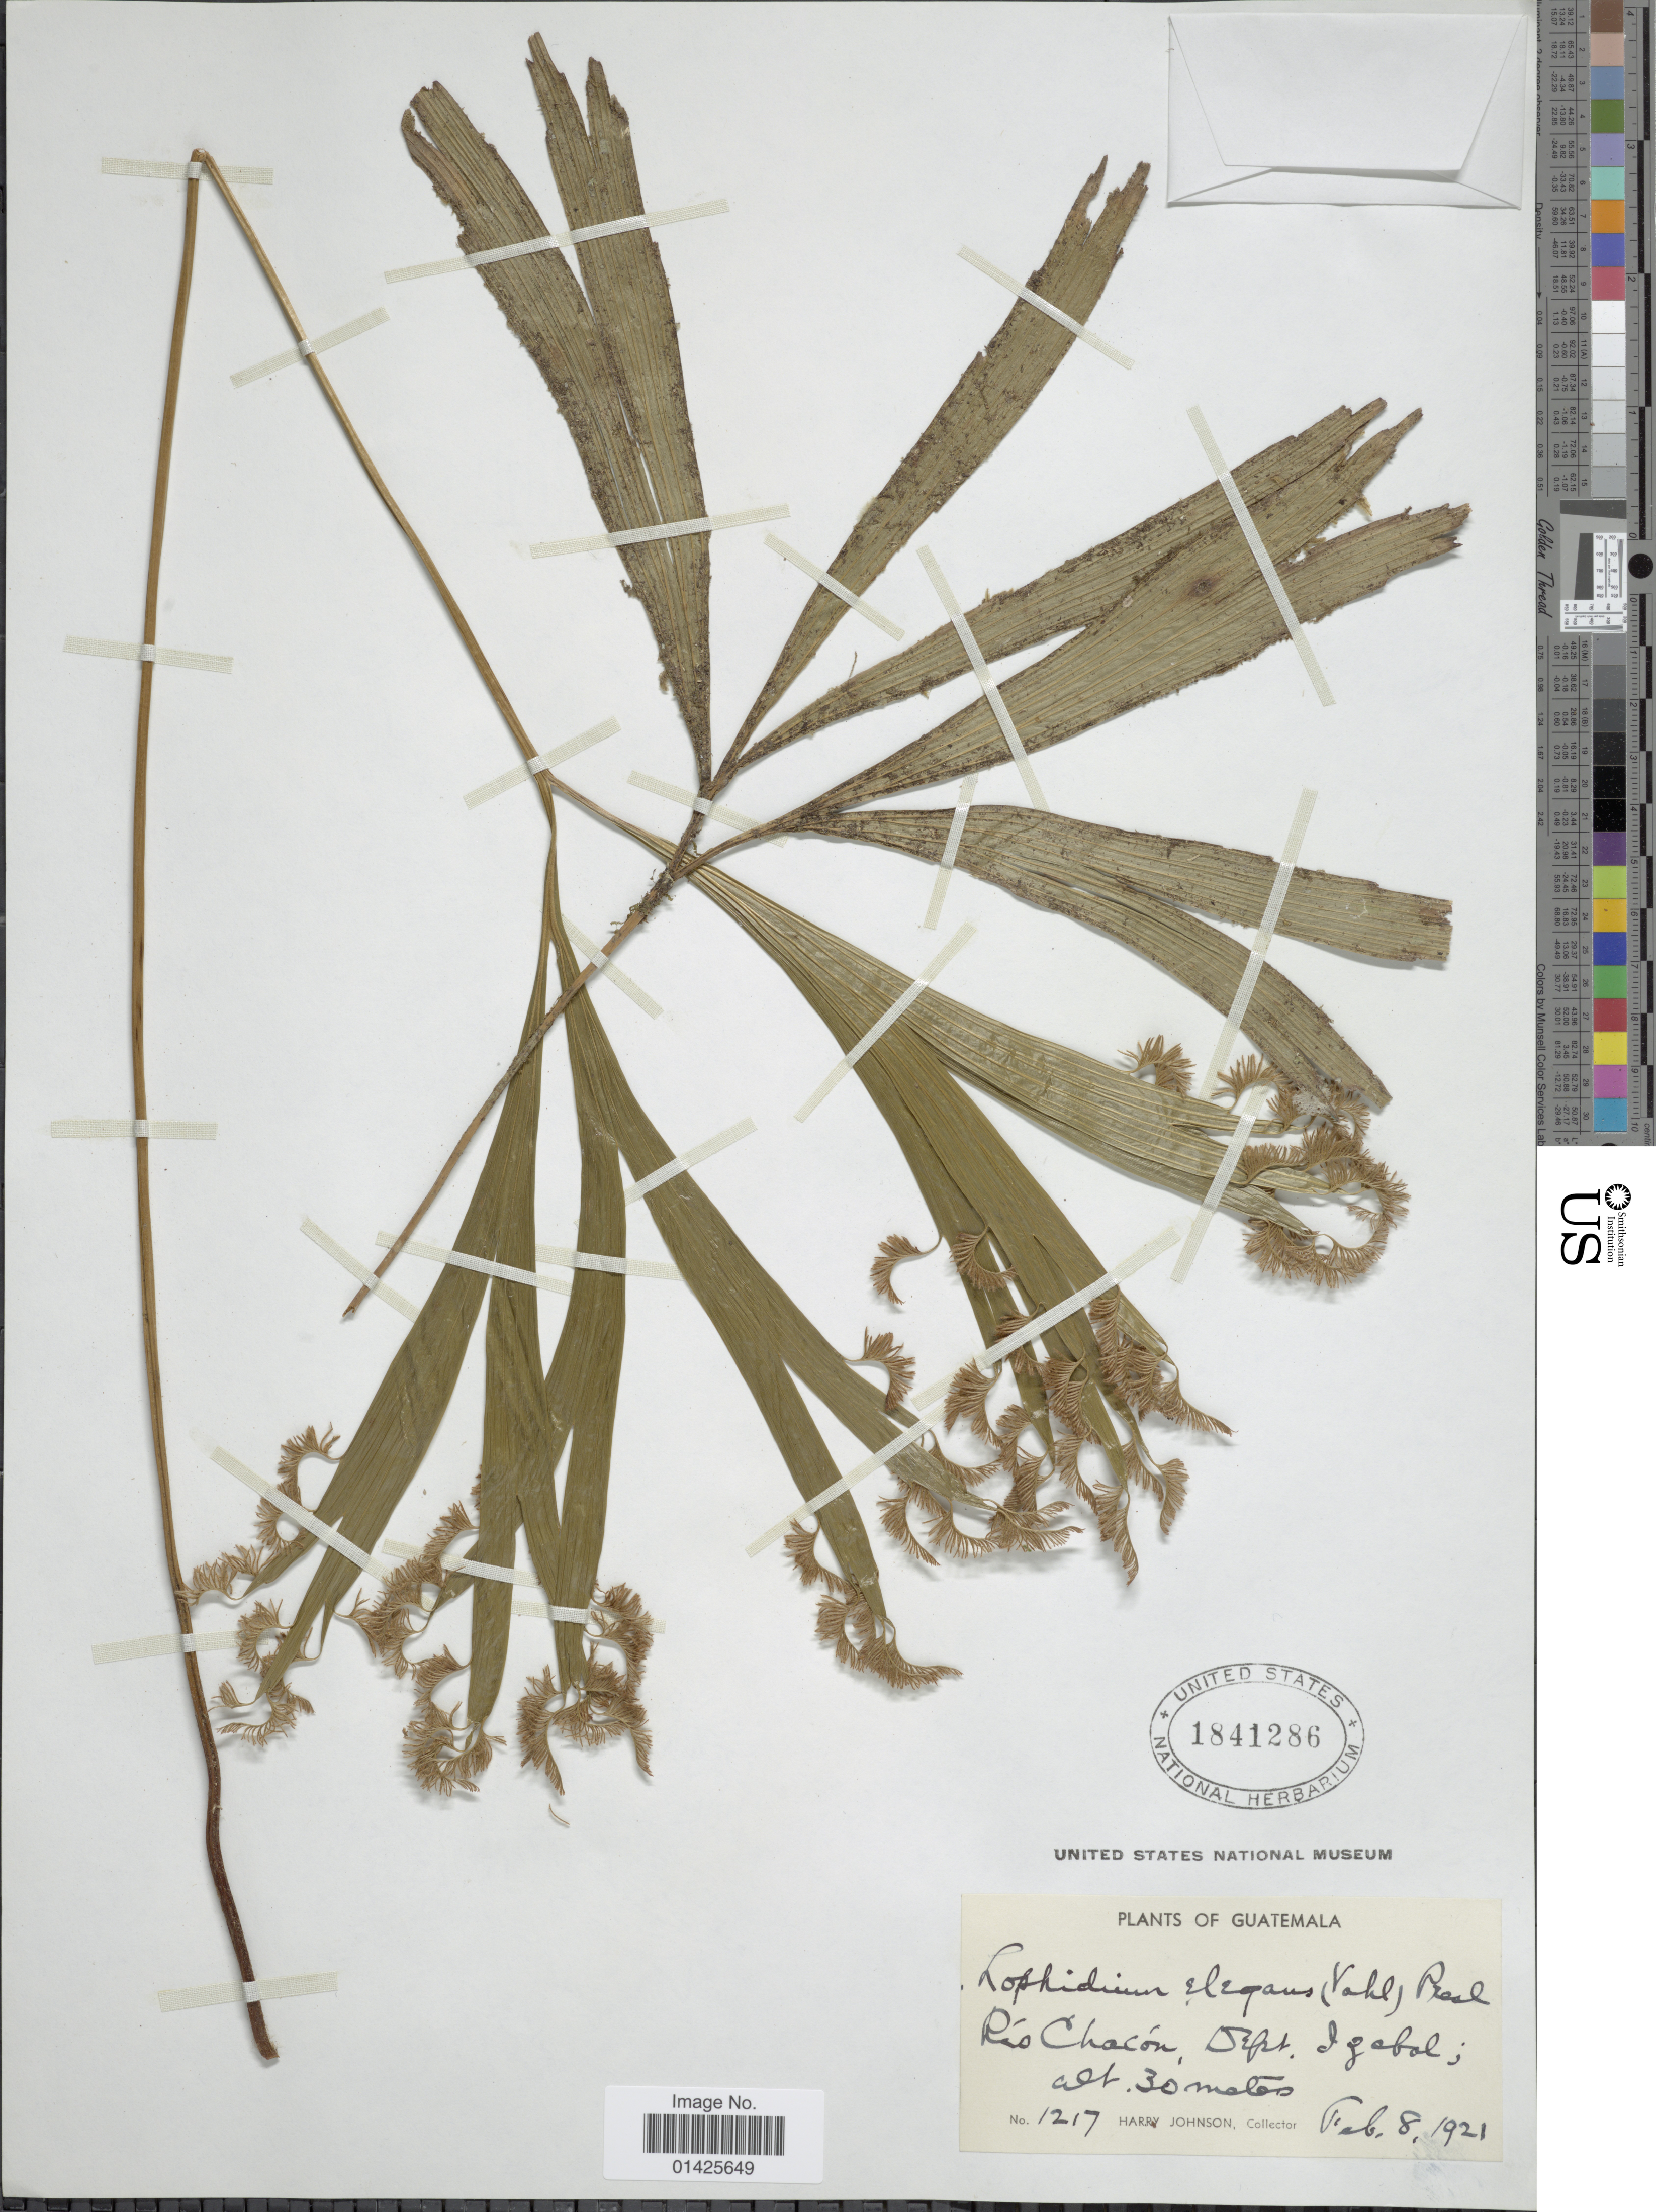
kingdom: Plantae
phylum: Tracheophyta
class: Polypodiopsida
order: Schizaeales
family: Schizaeaceae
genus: Schizaea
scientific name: Schizaea elegans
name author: (Vahl) Sw.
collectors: H. Johnson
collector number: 1217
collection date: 1921-02-08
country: Guatemala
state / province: Izabal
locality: RÍo Chacón, Dept. Izabal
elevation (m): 30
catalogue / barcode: US 1841286